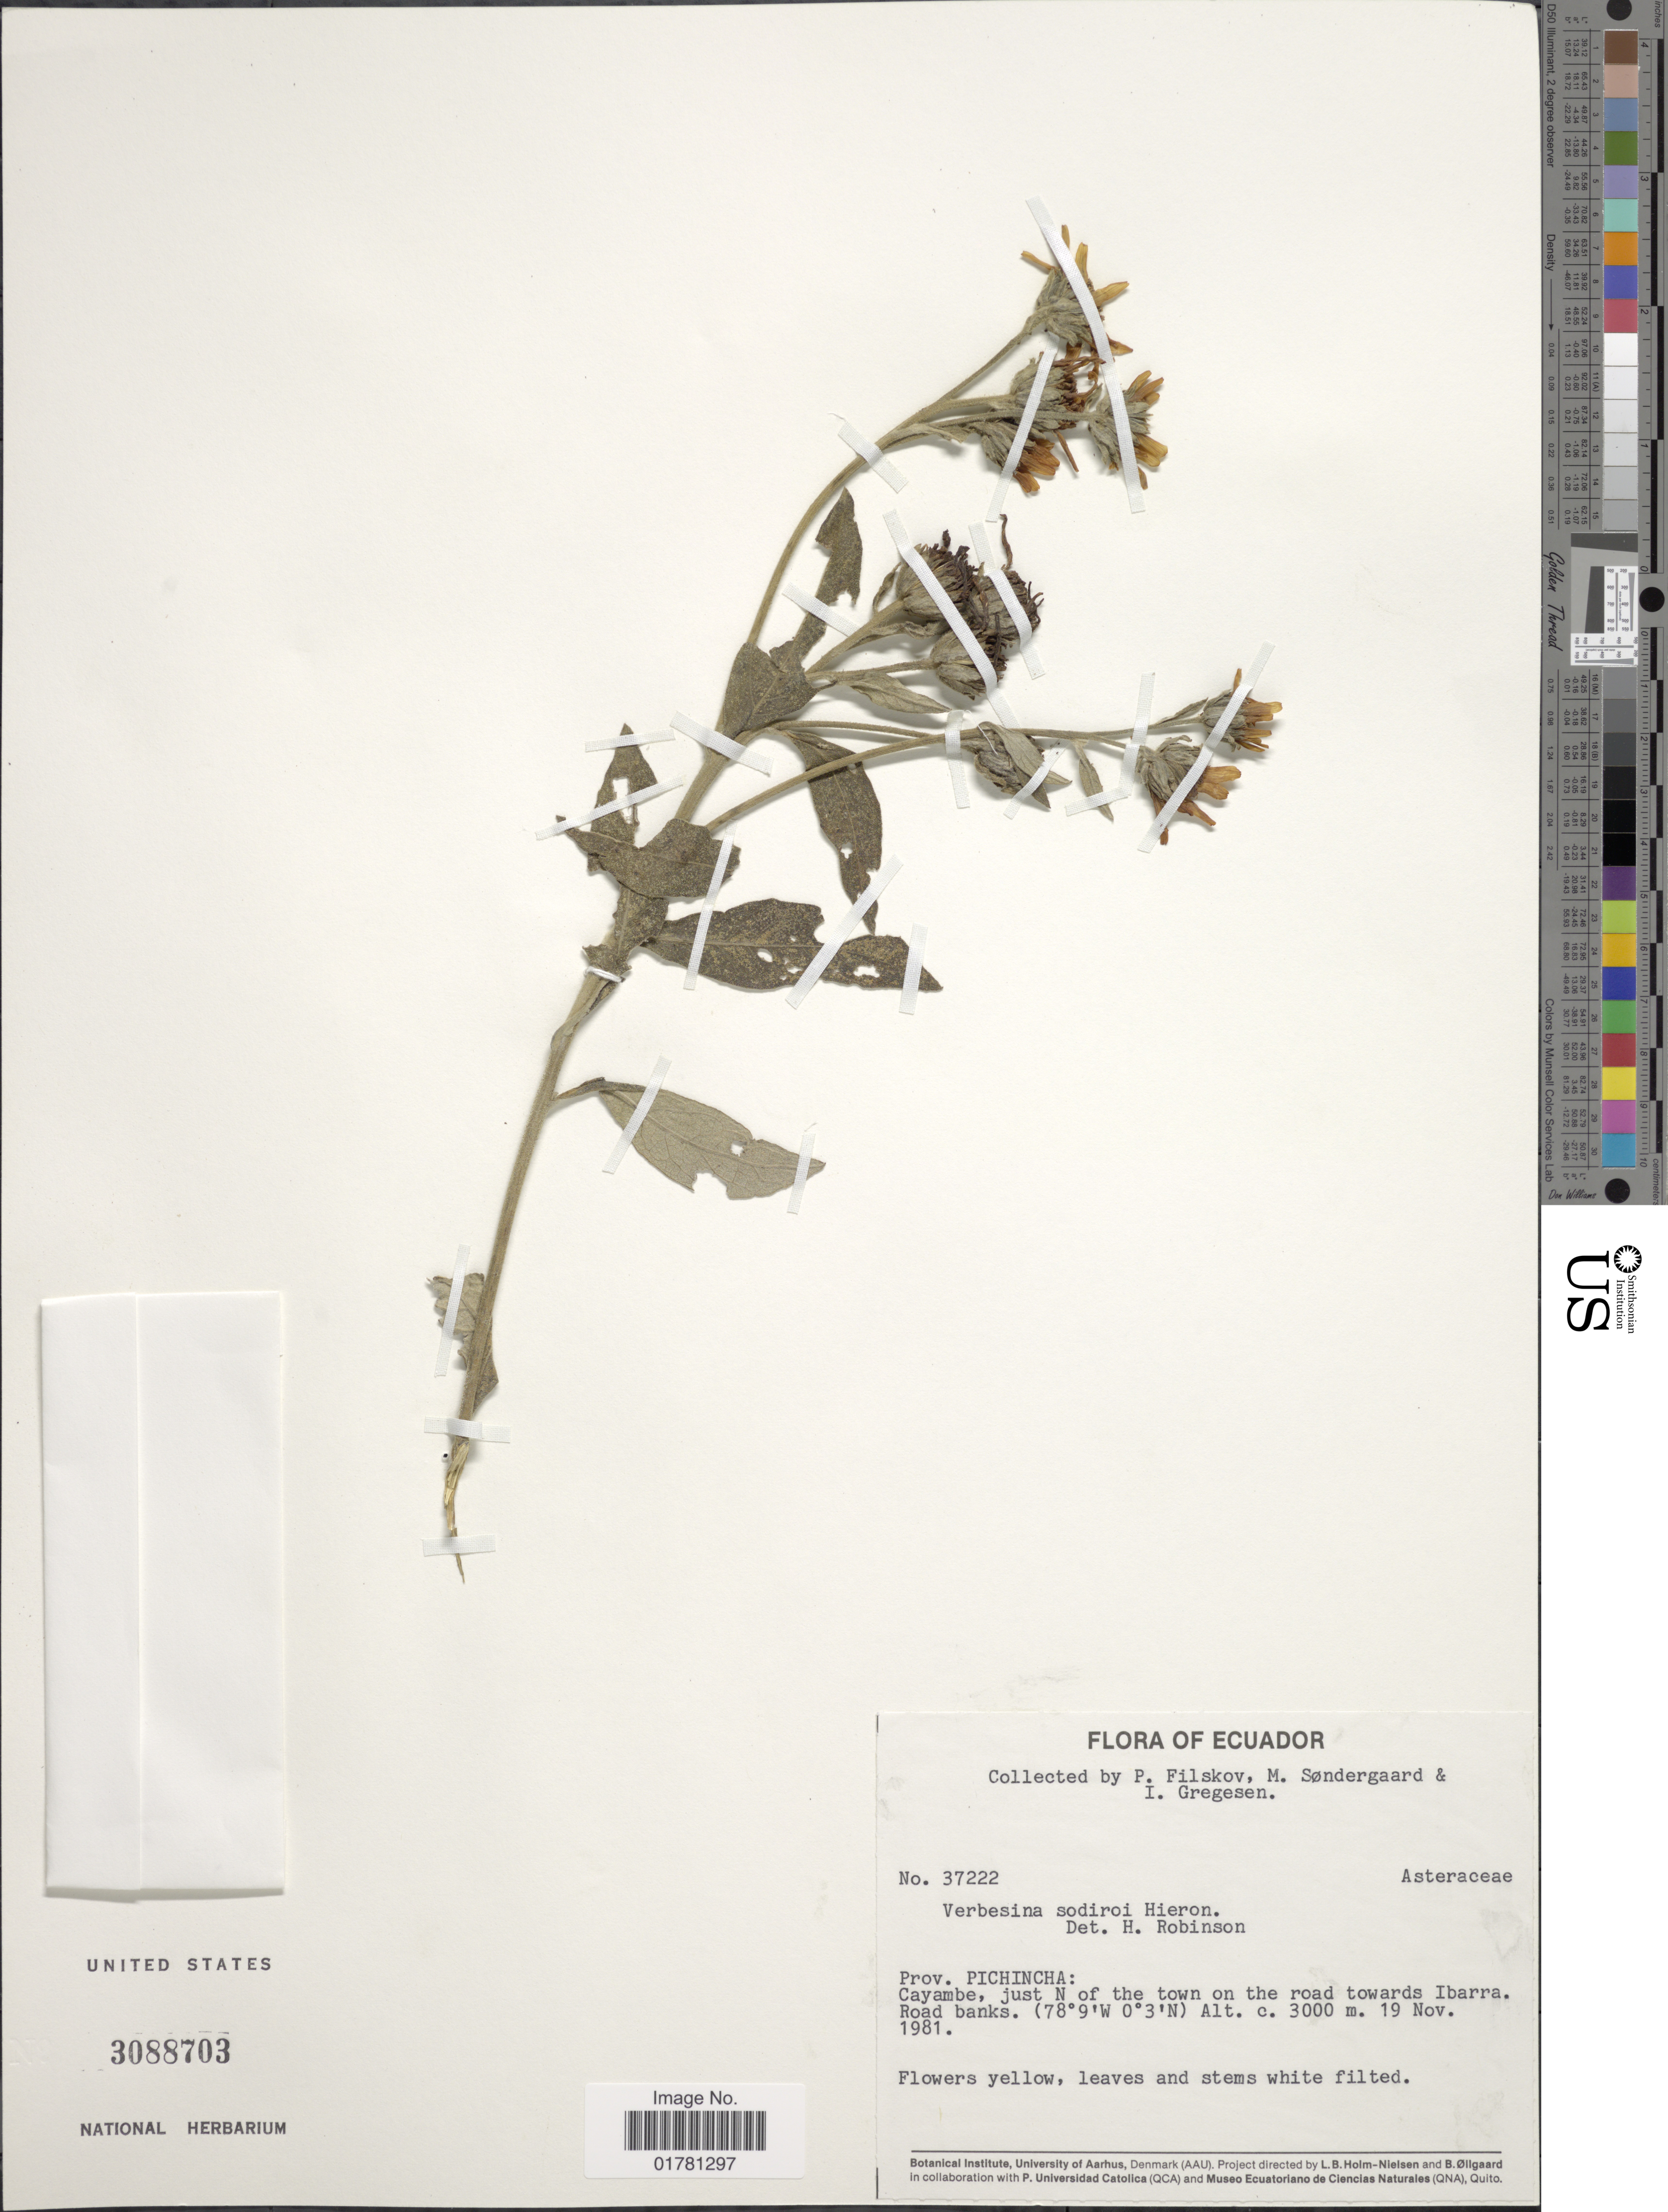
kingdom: Plantae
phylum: Tracheophyta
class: Magnoliopsida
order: Asterales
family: Asteraceae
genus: Verbesina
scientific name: Verbesina sodiroi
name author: Hieron.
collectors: P. Filskov, M. Sondergaard & I. Gregersen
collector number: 37222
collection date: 1981-11-19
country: Ecuador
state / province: Pichincha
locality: Cayambe, just N of the town on the road towards Ibarra. Road banks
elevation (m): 3000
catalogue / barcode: US 3088703